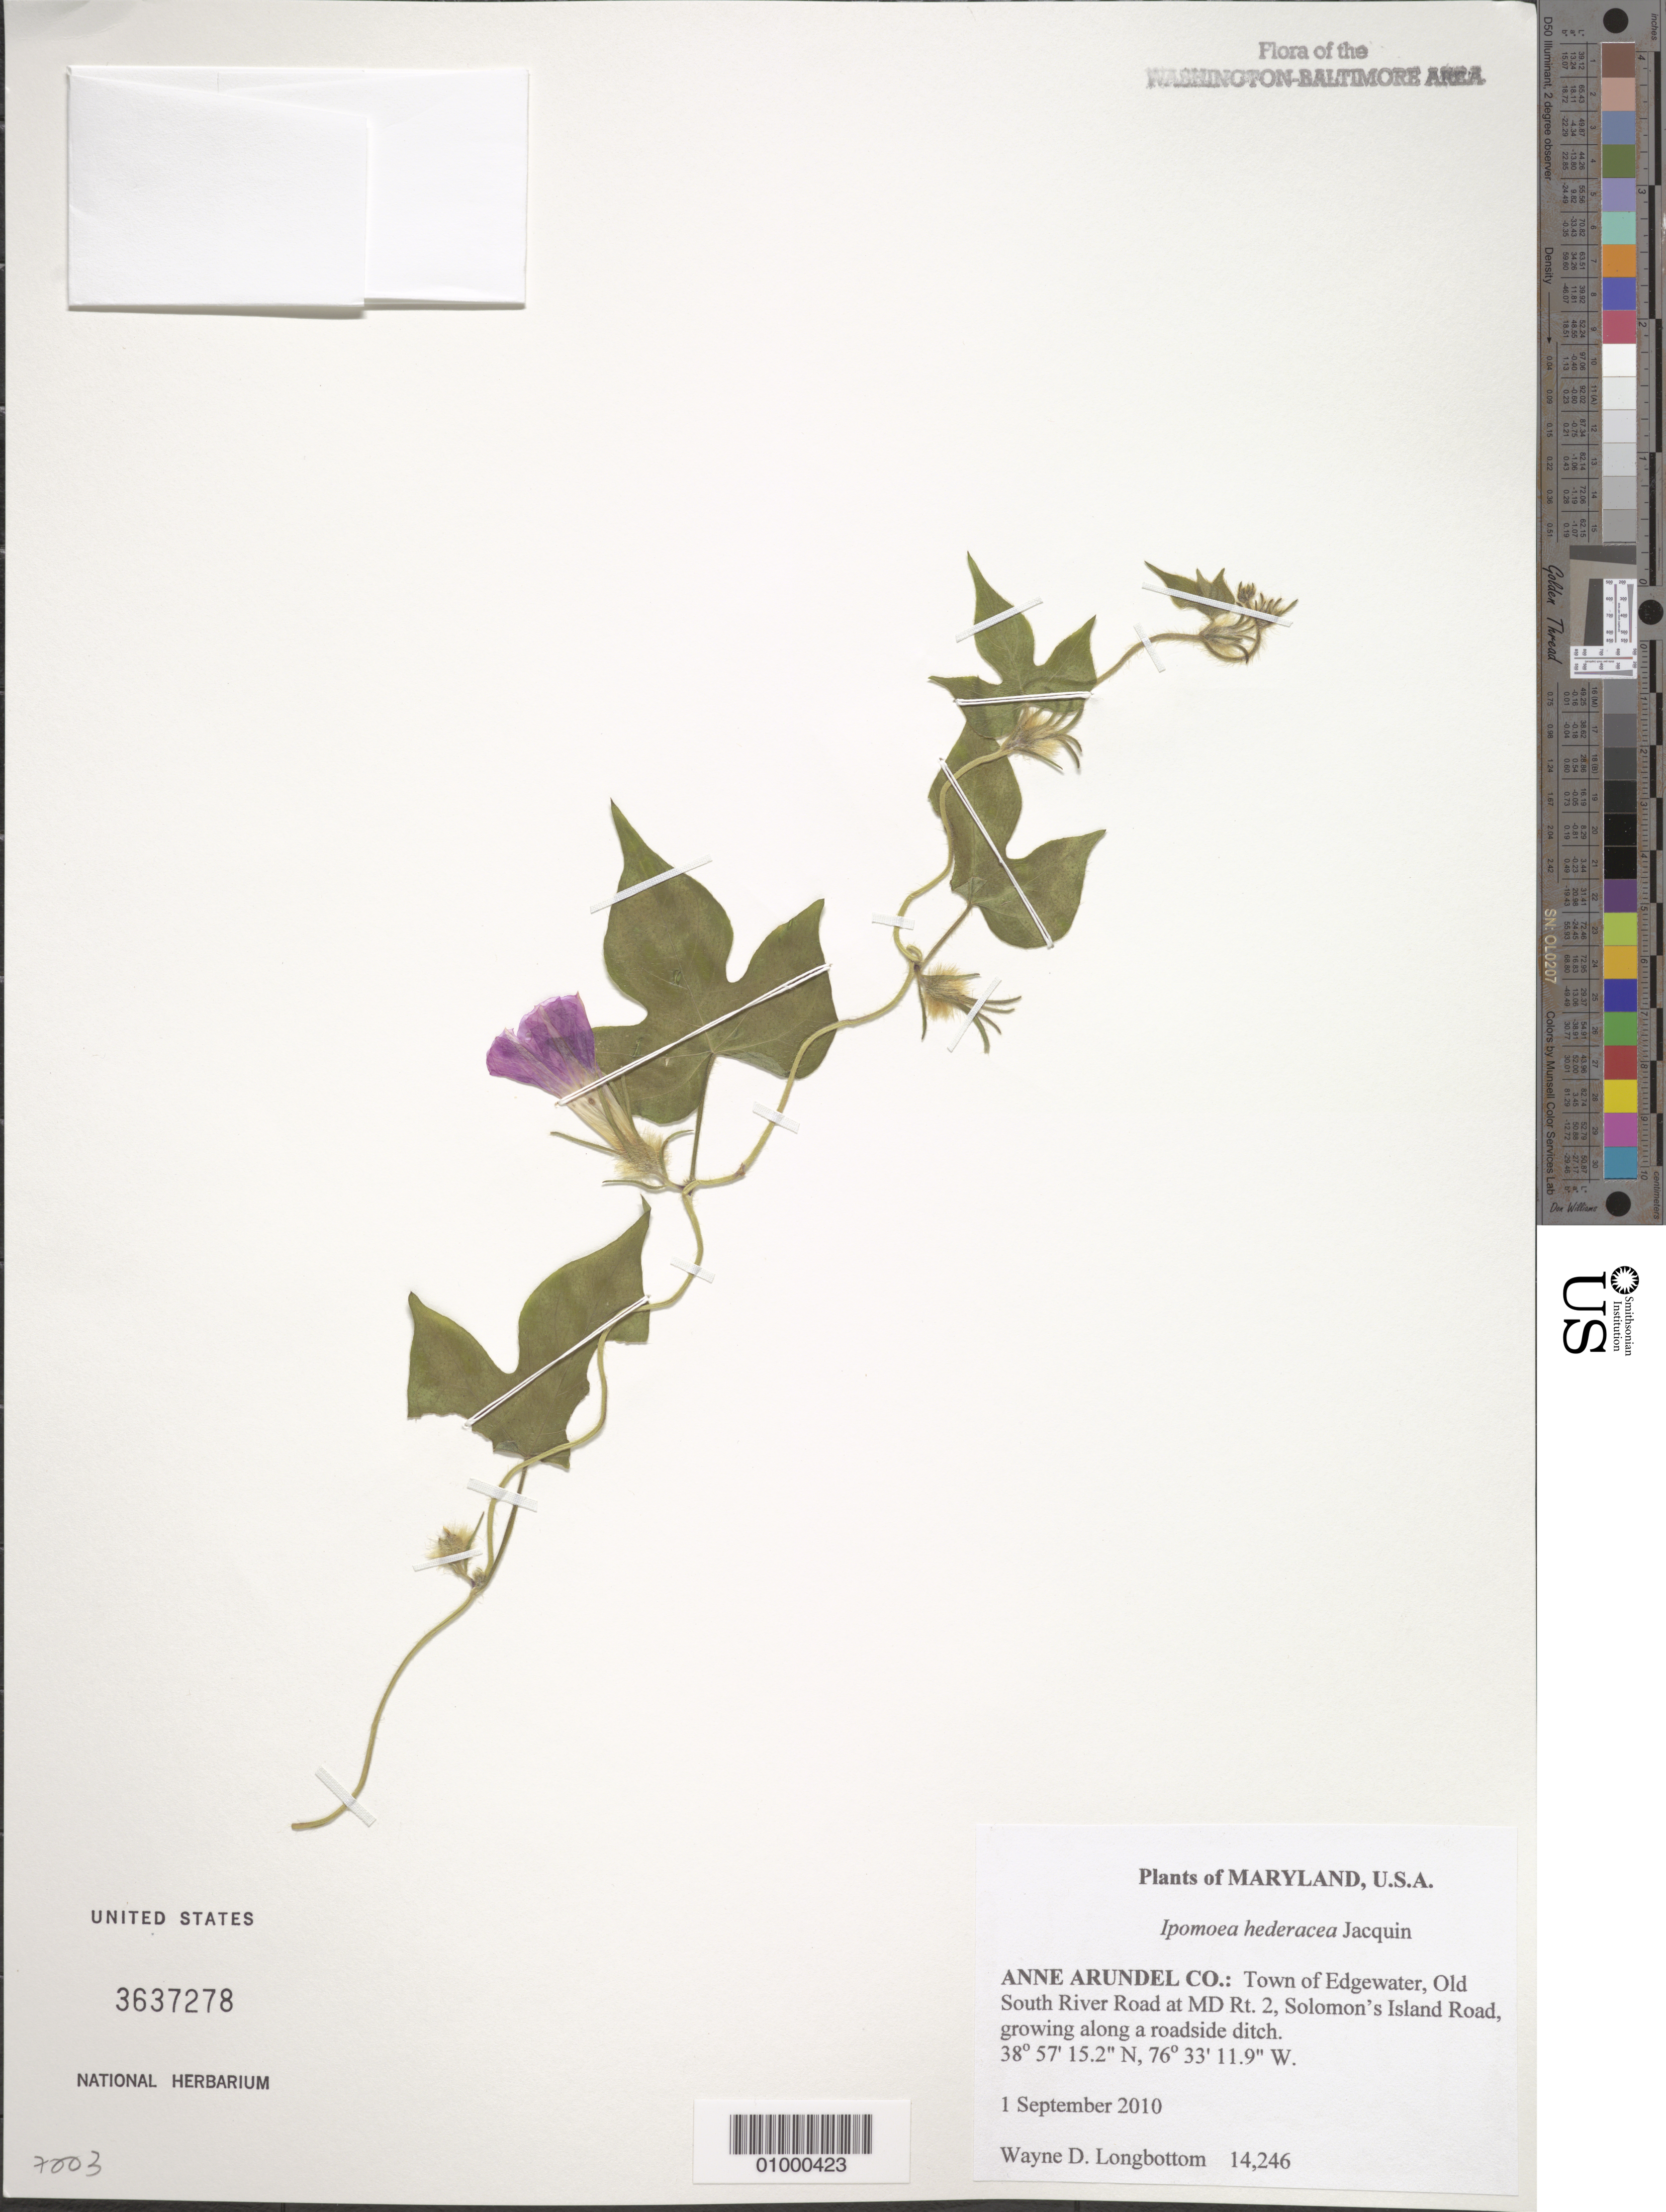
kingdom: Plantae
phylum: Tracheophyta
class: Magnoliopsida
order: Solanales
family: Convolvulaceae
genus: Ipomoea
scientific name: Ipomoea hederacea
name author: Jacq.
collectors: W. D. Longbottom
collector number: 14246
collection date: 2010-09-01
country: United States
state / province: Maryland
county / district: Anne Arundel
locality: Town of Edgewater Old South River Road at MD Rt. 2, Solomon's Island Road, growing along a roadside ditch.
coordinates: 38 57 15.2 N, 76 33 11.9 W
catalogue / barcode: US 3637278